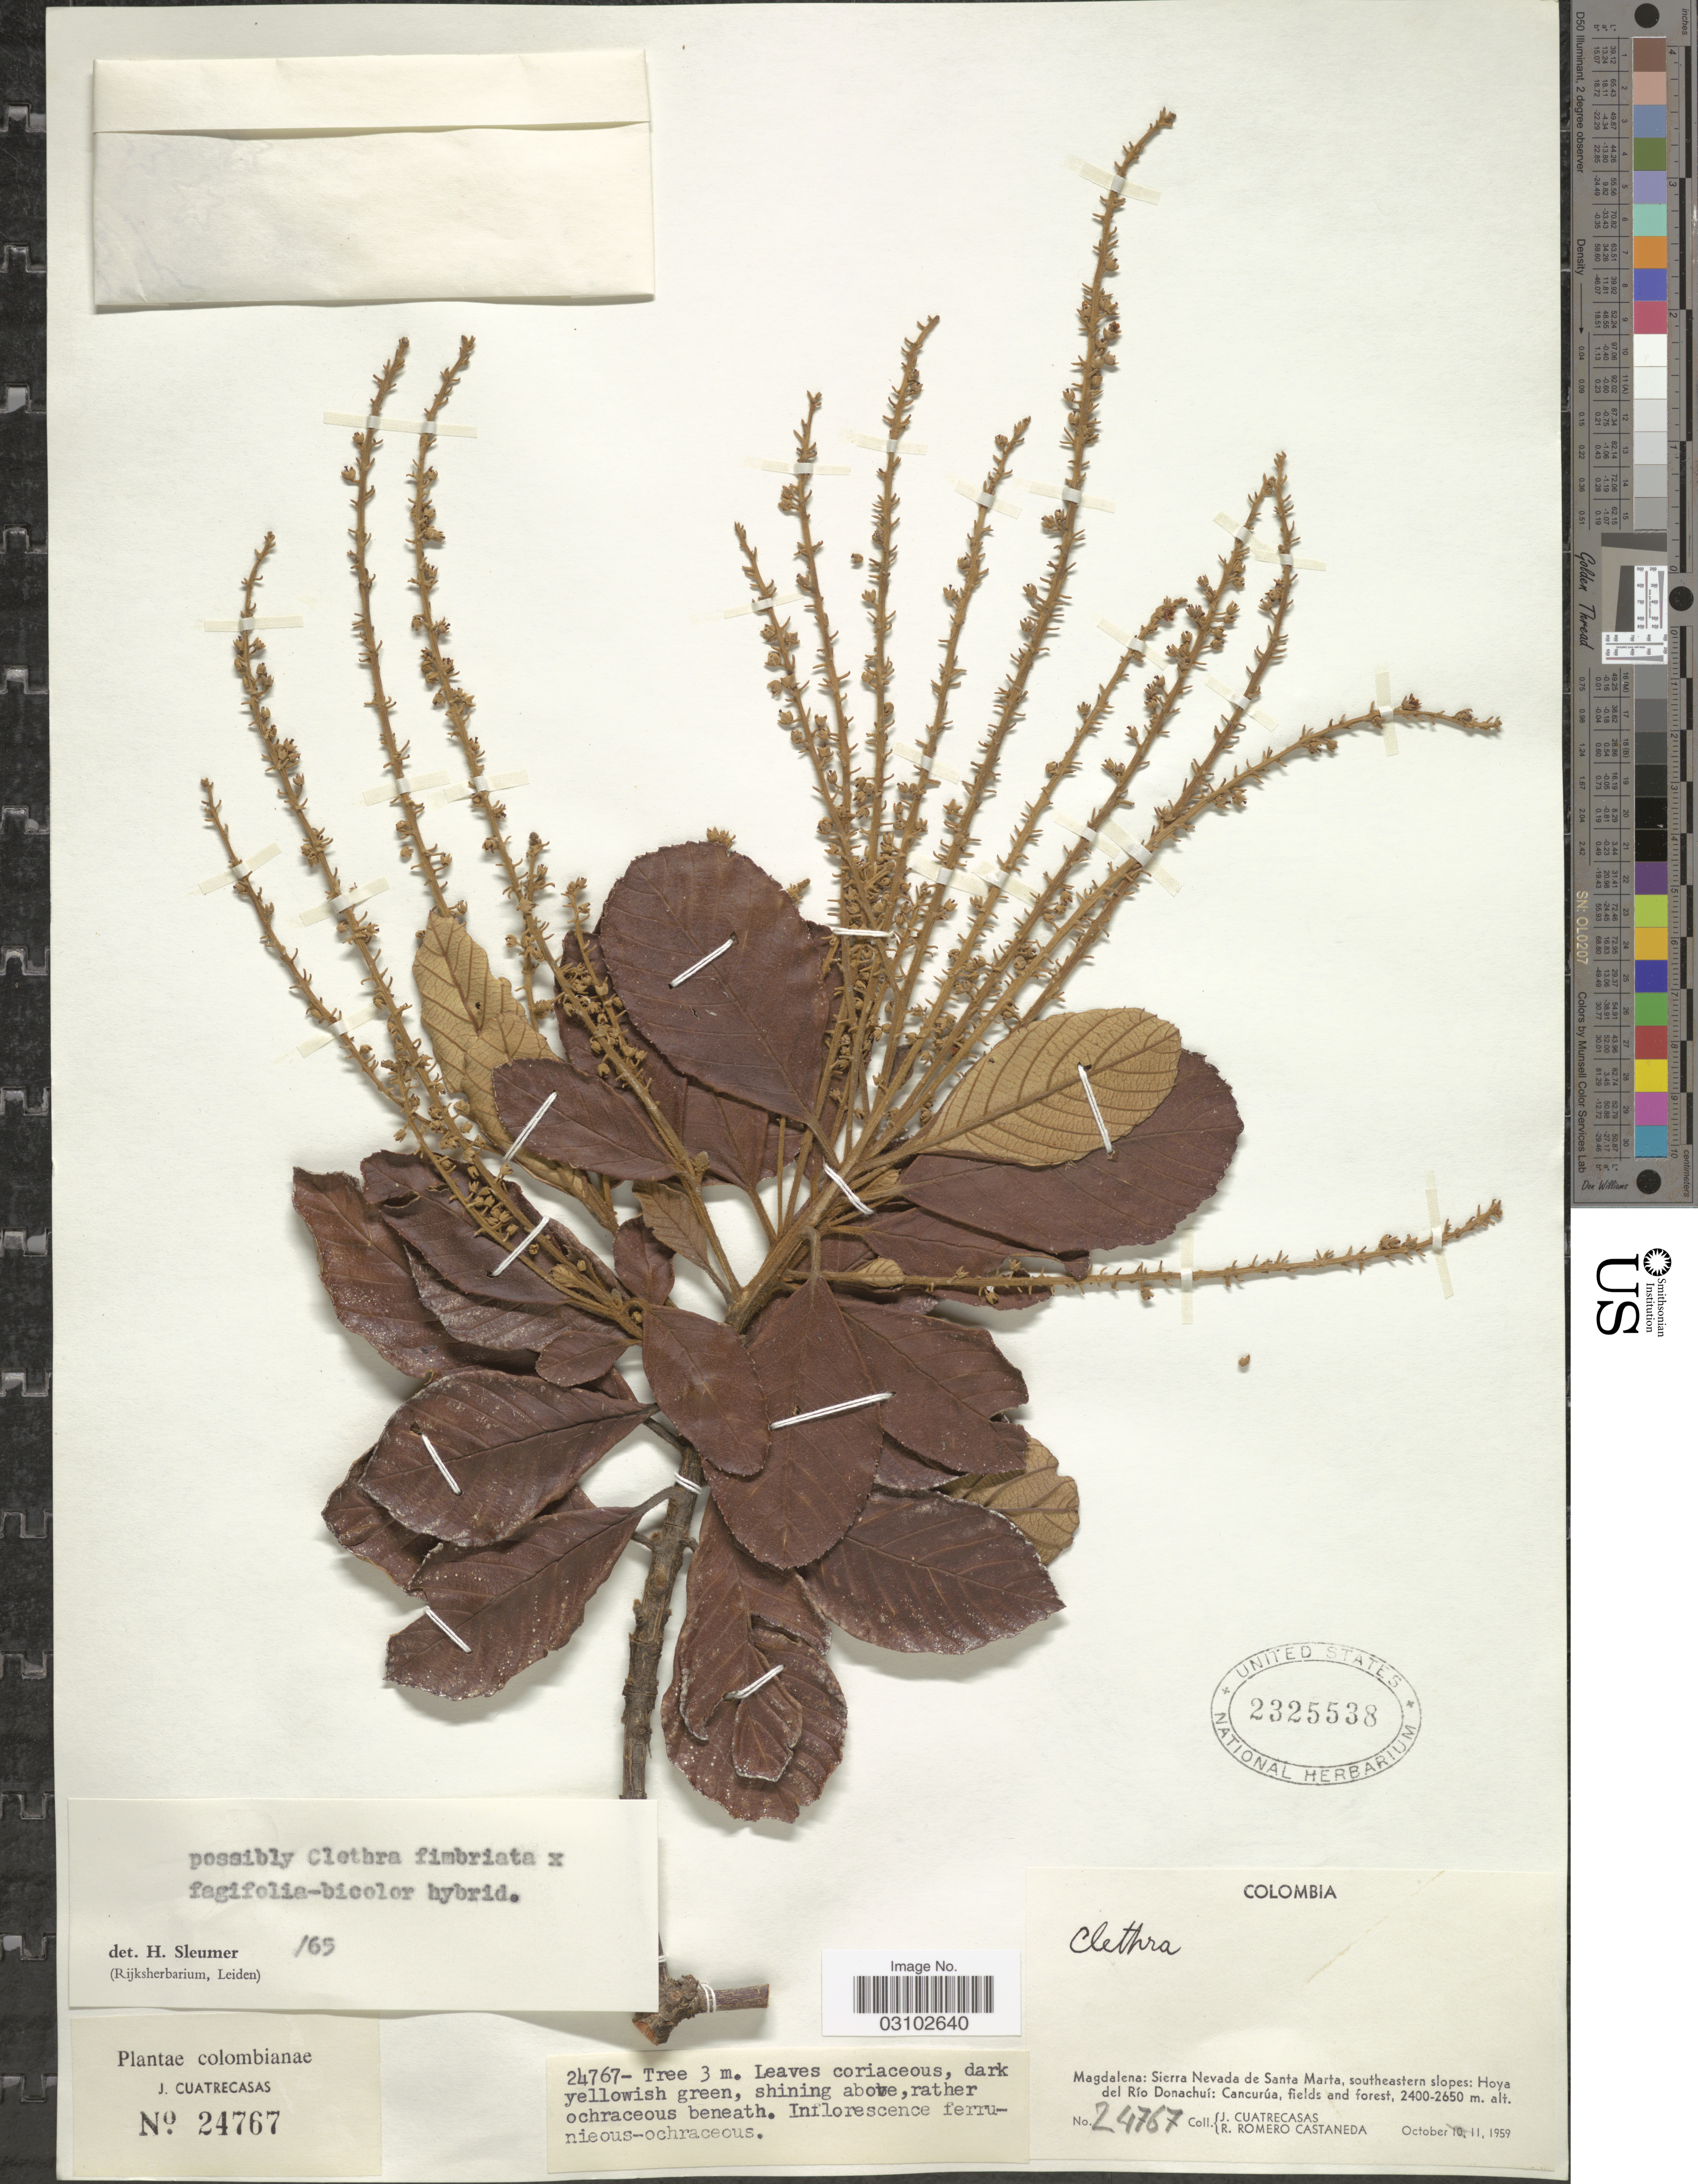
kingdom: Plantae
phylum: Tracheophyta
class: Magnoliopsida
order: Ericales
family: Clethraceae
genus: Clethra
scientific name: Clethra fimbriata x C. fagifolia var. bicolor Kunth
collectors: J. Cuatrecasas & R. Romero Castañeda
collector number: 24767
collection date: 1959-10-11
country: Colombia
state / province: Magdalena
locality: Sierra Nevada de Santa Marta, southeastern slopes: Hoya del Río Donachuí: Cancurúa, fields and forest.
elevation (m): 2400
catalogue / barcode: US 2325538